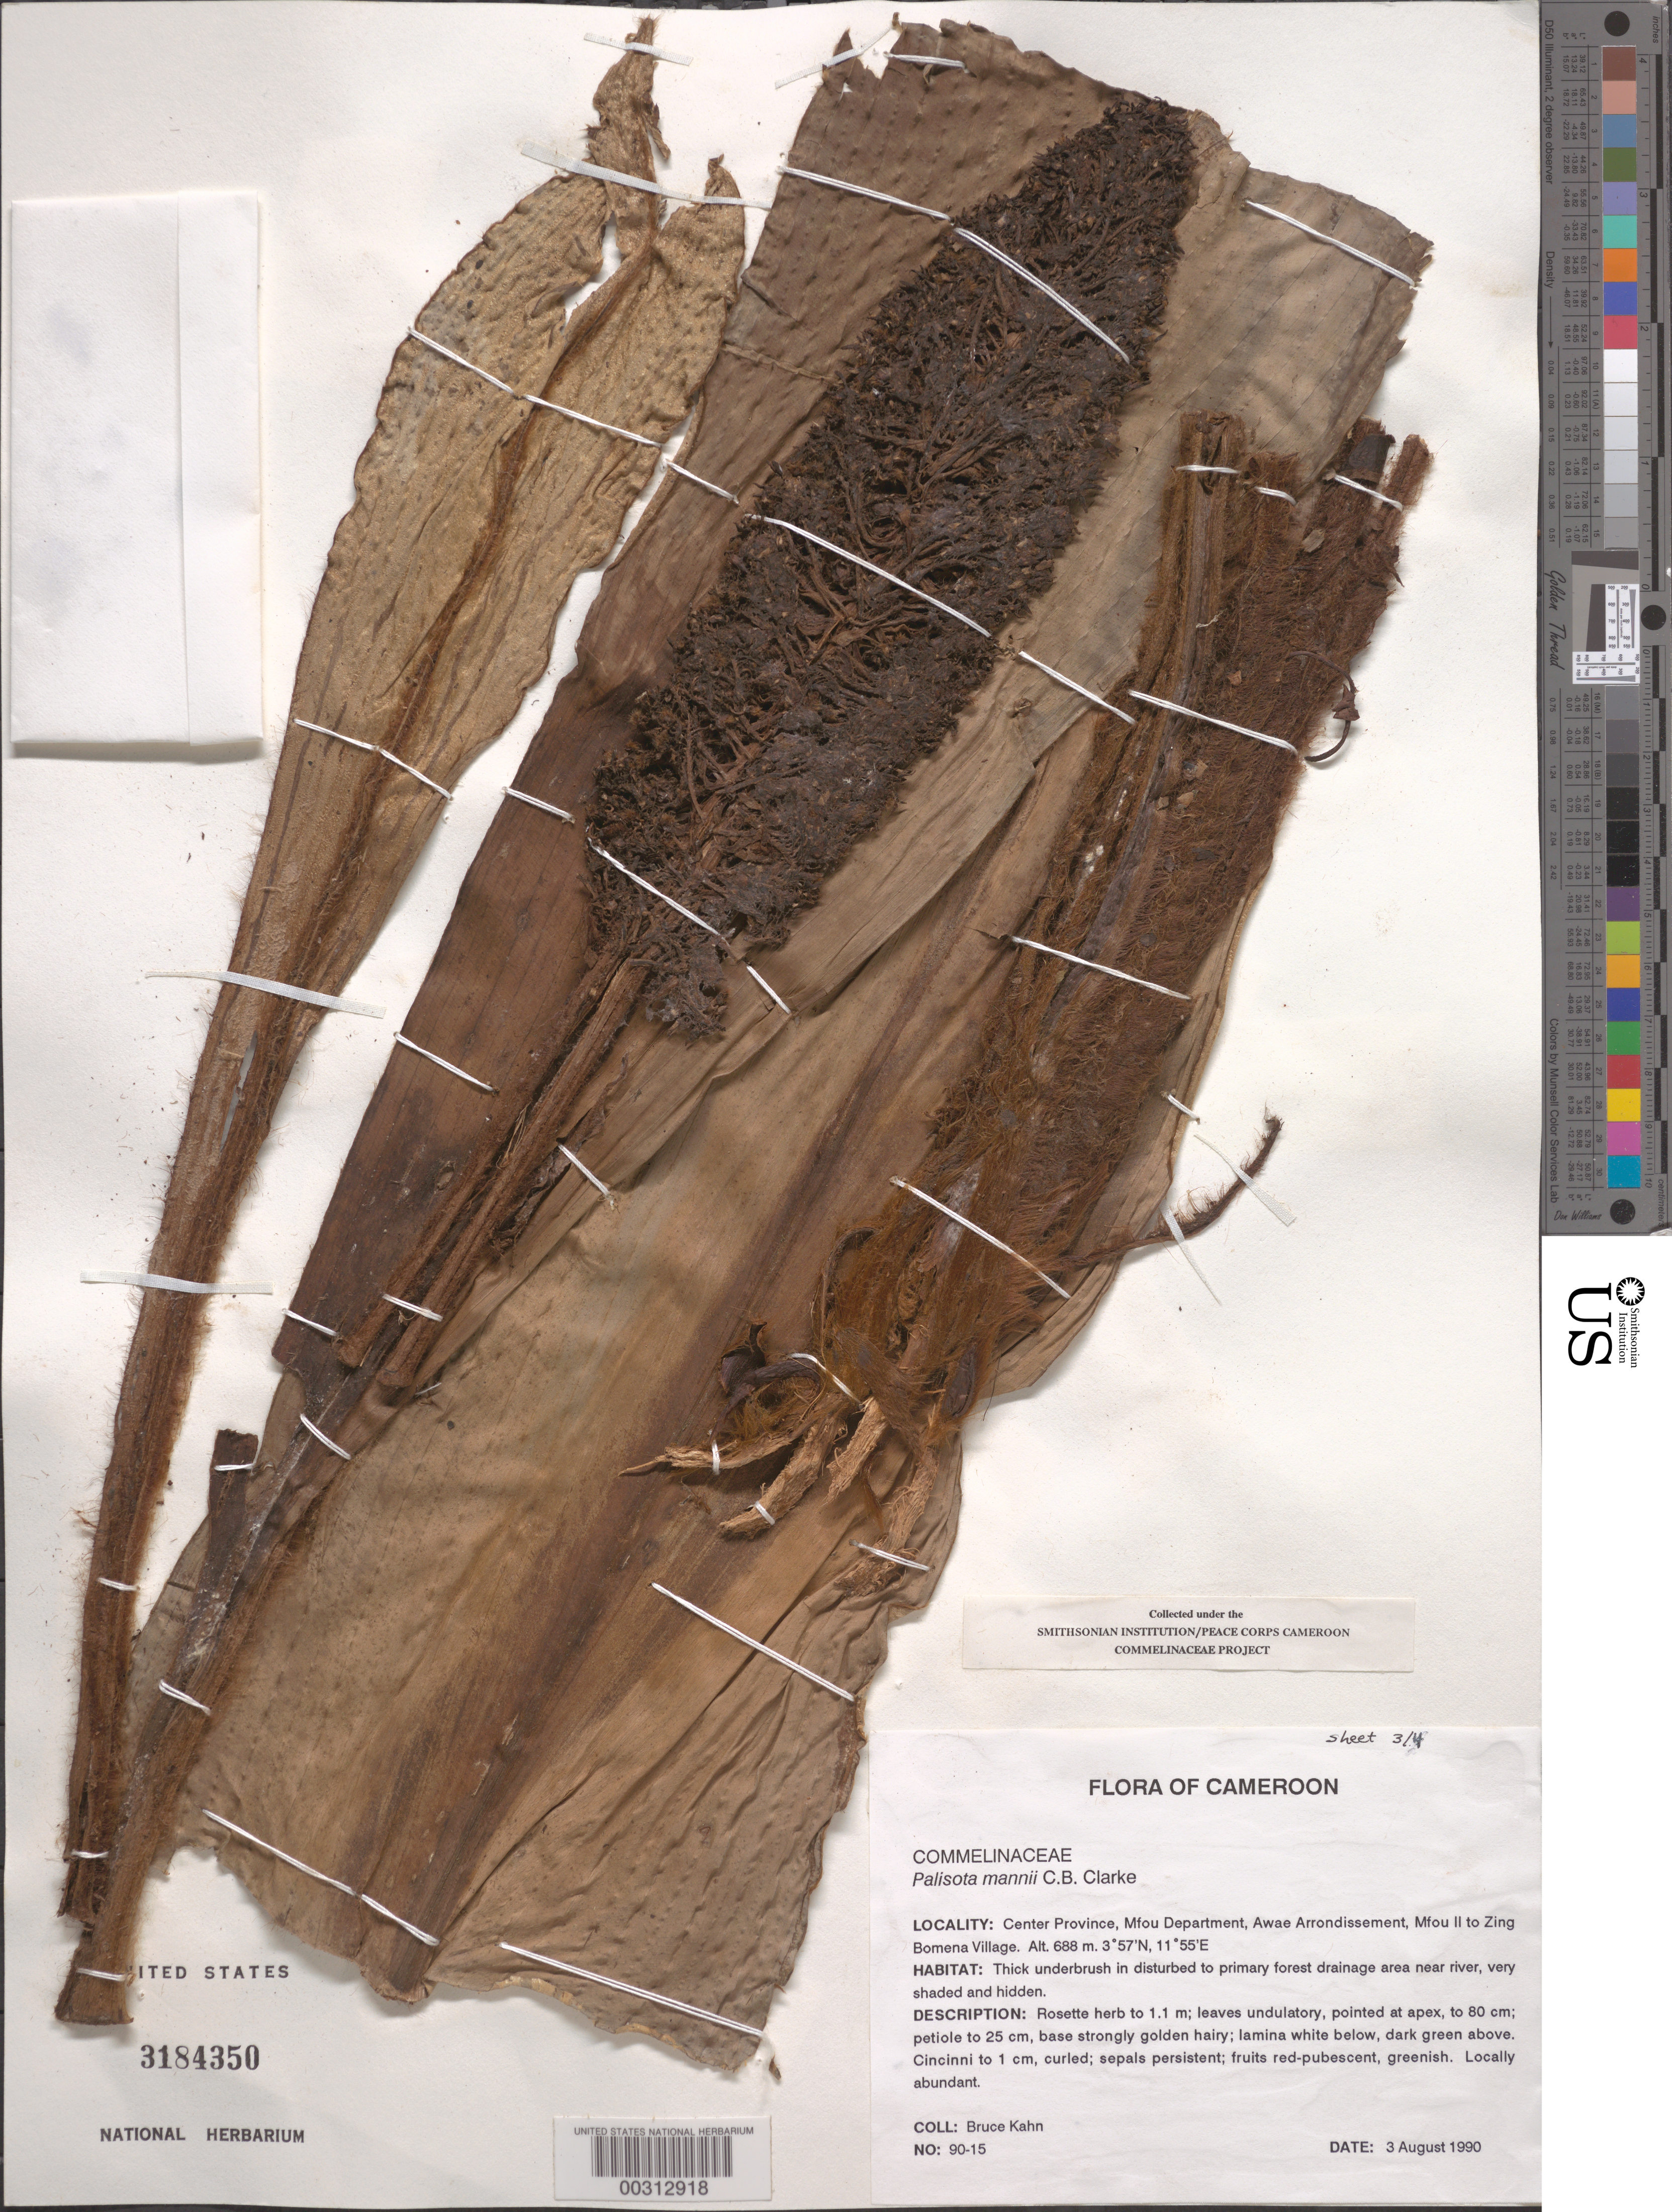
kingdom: Plantae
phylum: Tracheophyta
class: Liliopsida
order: Commelinales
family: Commelinaceae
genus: Palisota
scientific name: Palisota mannii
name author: C.B. Clarke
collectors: B. Kahn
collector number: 90-15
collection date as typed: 03 Aug 1990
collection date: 1990-08-03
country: Cameroon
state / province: Centre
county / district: Méfou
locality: Awae arrondissement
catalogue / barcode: US 3184350